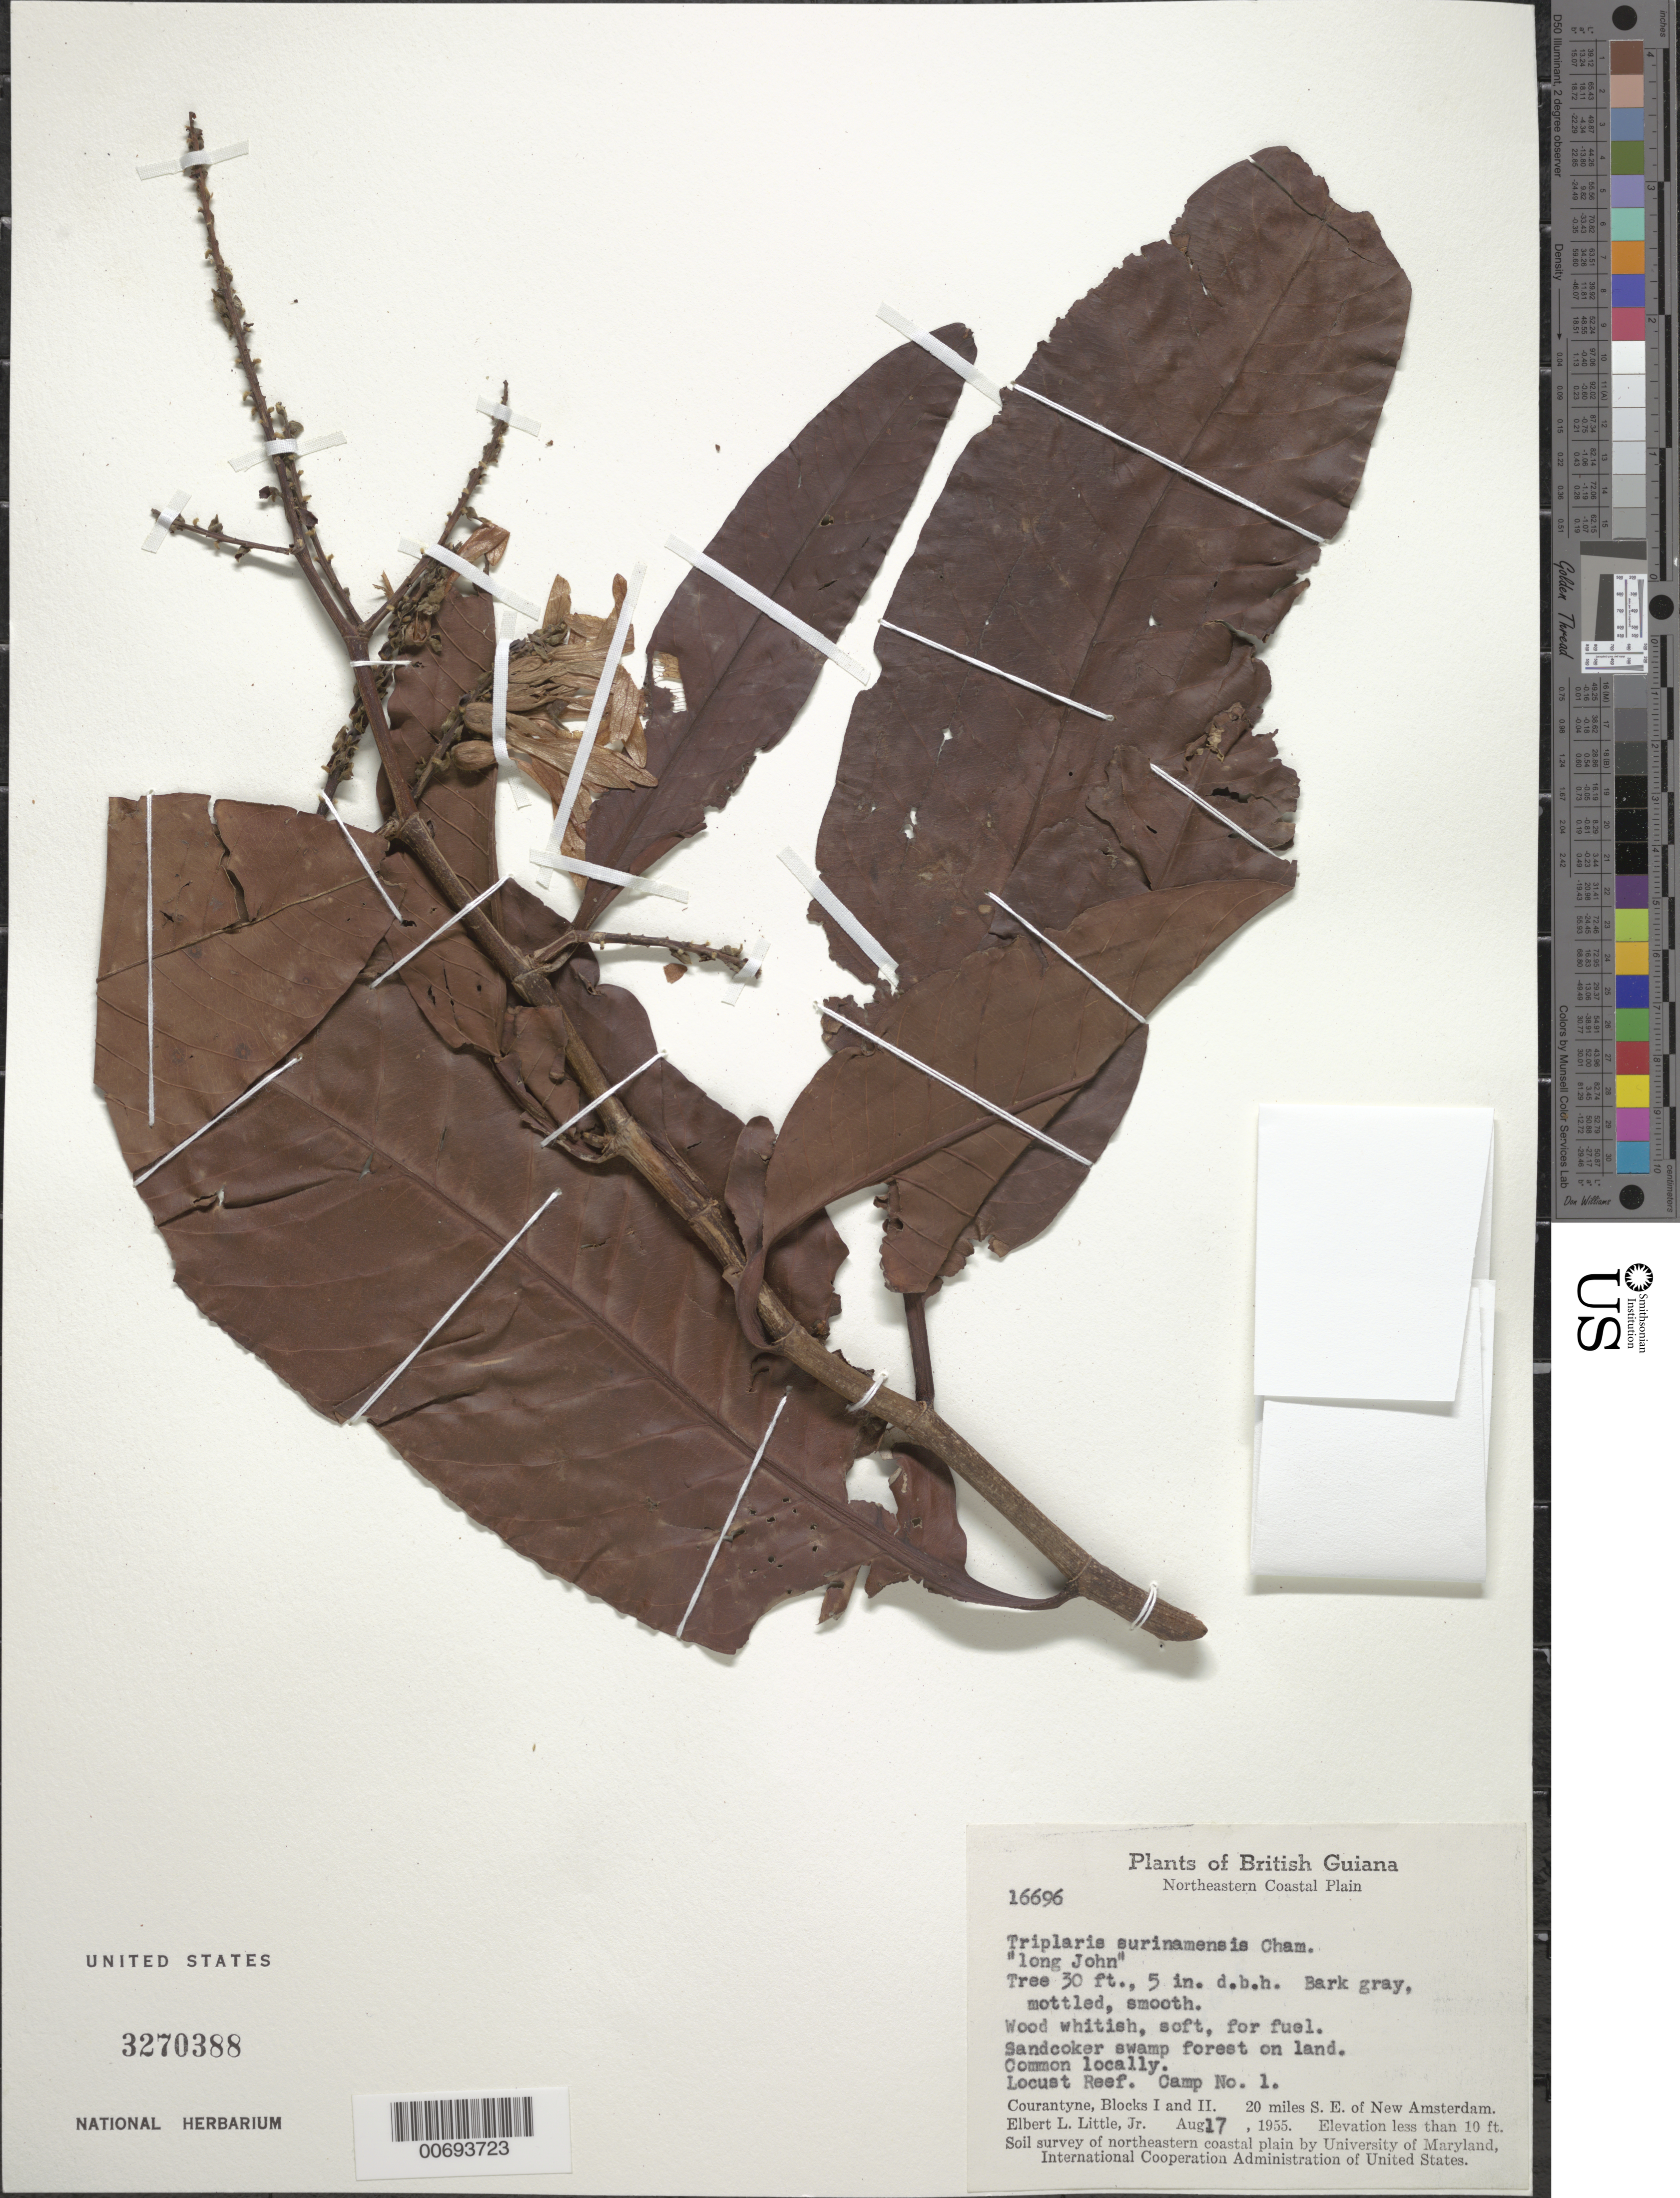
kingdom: Plantae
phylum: Tracheophyta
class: Magnoliopsida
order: Caryophyllales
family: Polygonaceae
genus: Triplaris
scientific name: Triplaris surinamensis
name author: Cham.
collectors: E. L. Little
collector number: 16696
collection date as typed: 17-Aug-55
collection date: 1955-08-17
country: Guyana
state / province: E. Berbice-Corentyne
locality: Courantyne, Blocks I & II. 20 mi. SE of New Amsterdam, Locust Reef, Camp No. 1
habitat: Sandcoker swamp forest on land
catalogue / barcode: US 3270388